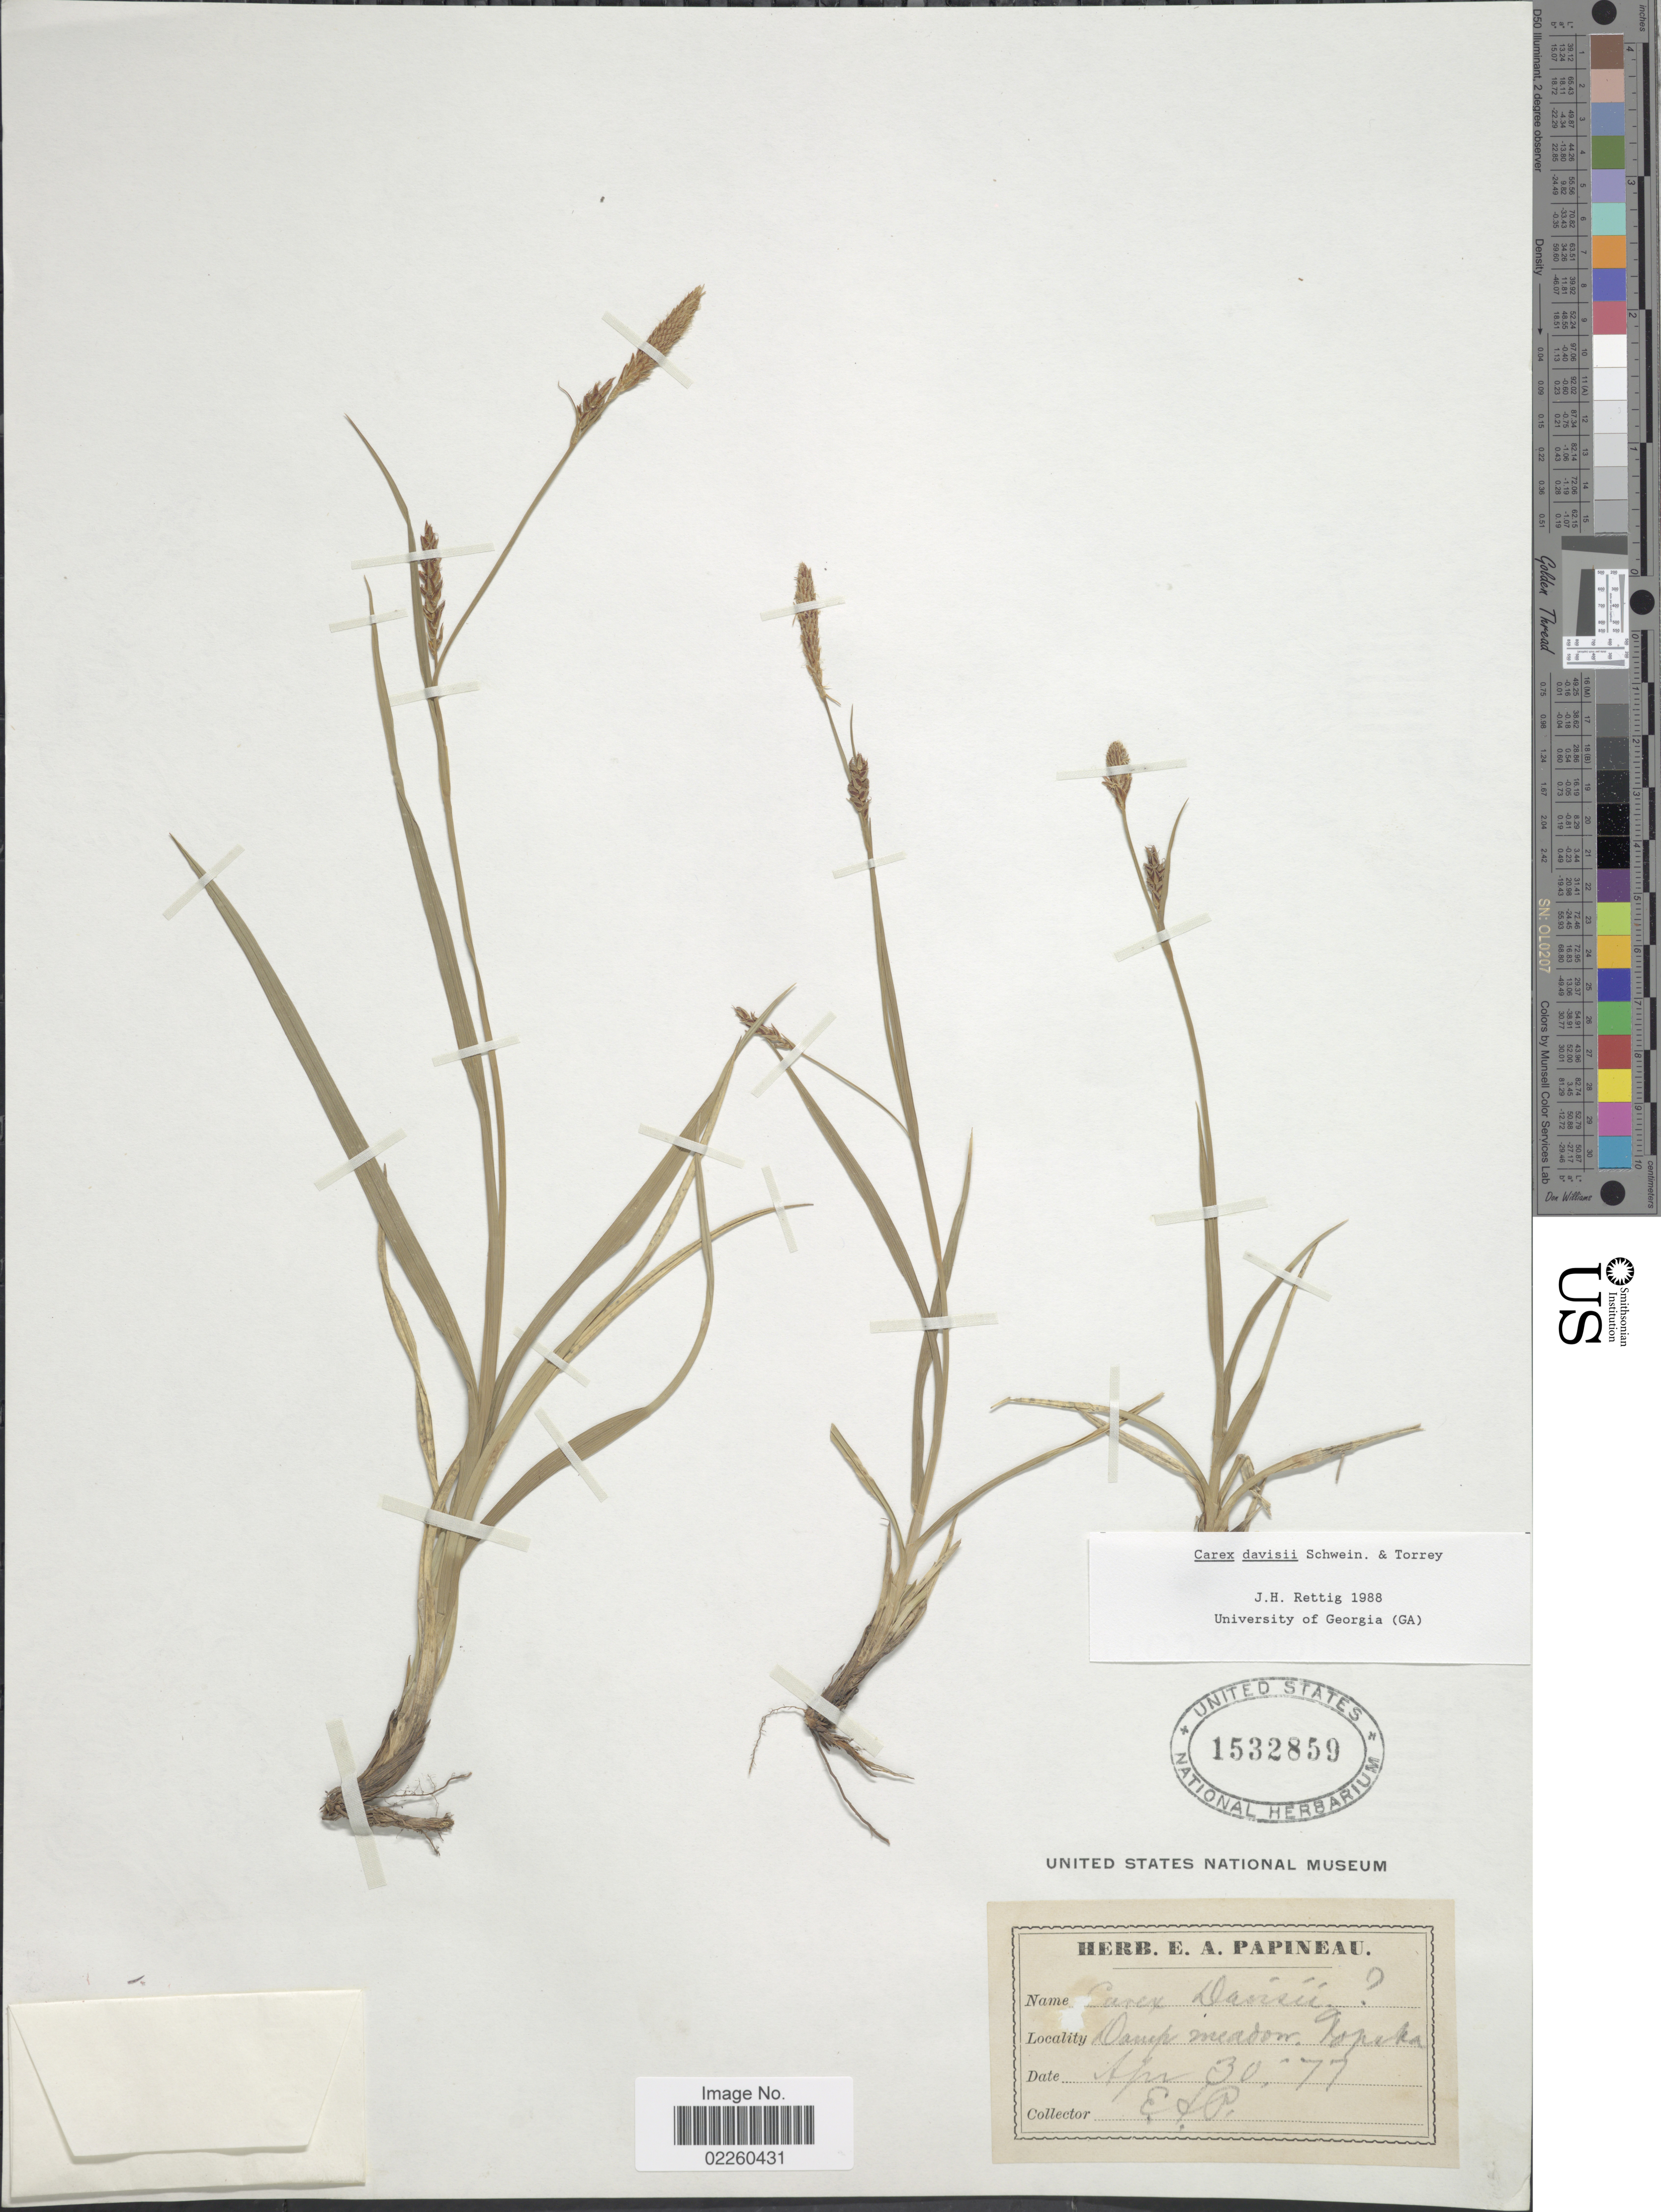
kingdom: Plantae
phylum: Tracheophyta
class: Liliopsida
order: Poales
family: Cyperaceae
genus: Carex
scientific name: Carex davisii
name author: Schwein. & Torr.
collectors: E. Papineau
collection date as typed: Transcribed d/m/y: 30/4/77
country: United States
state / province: Kansas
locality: Damp meadow, Topeka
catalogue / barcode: US 1532859